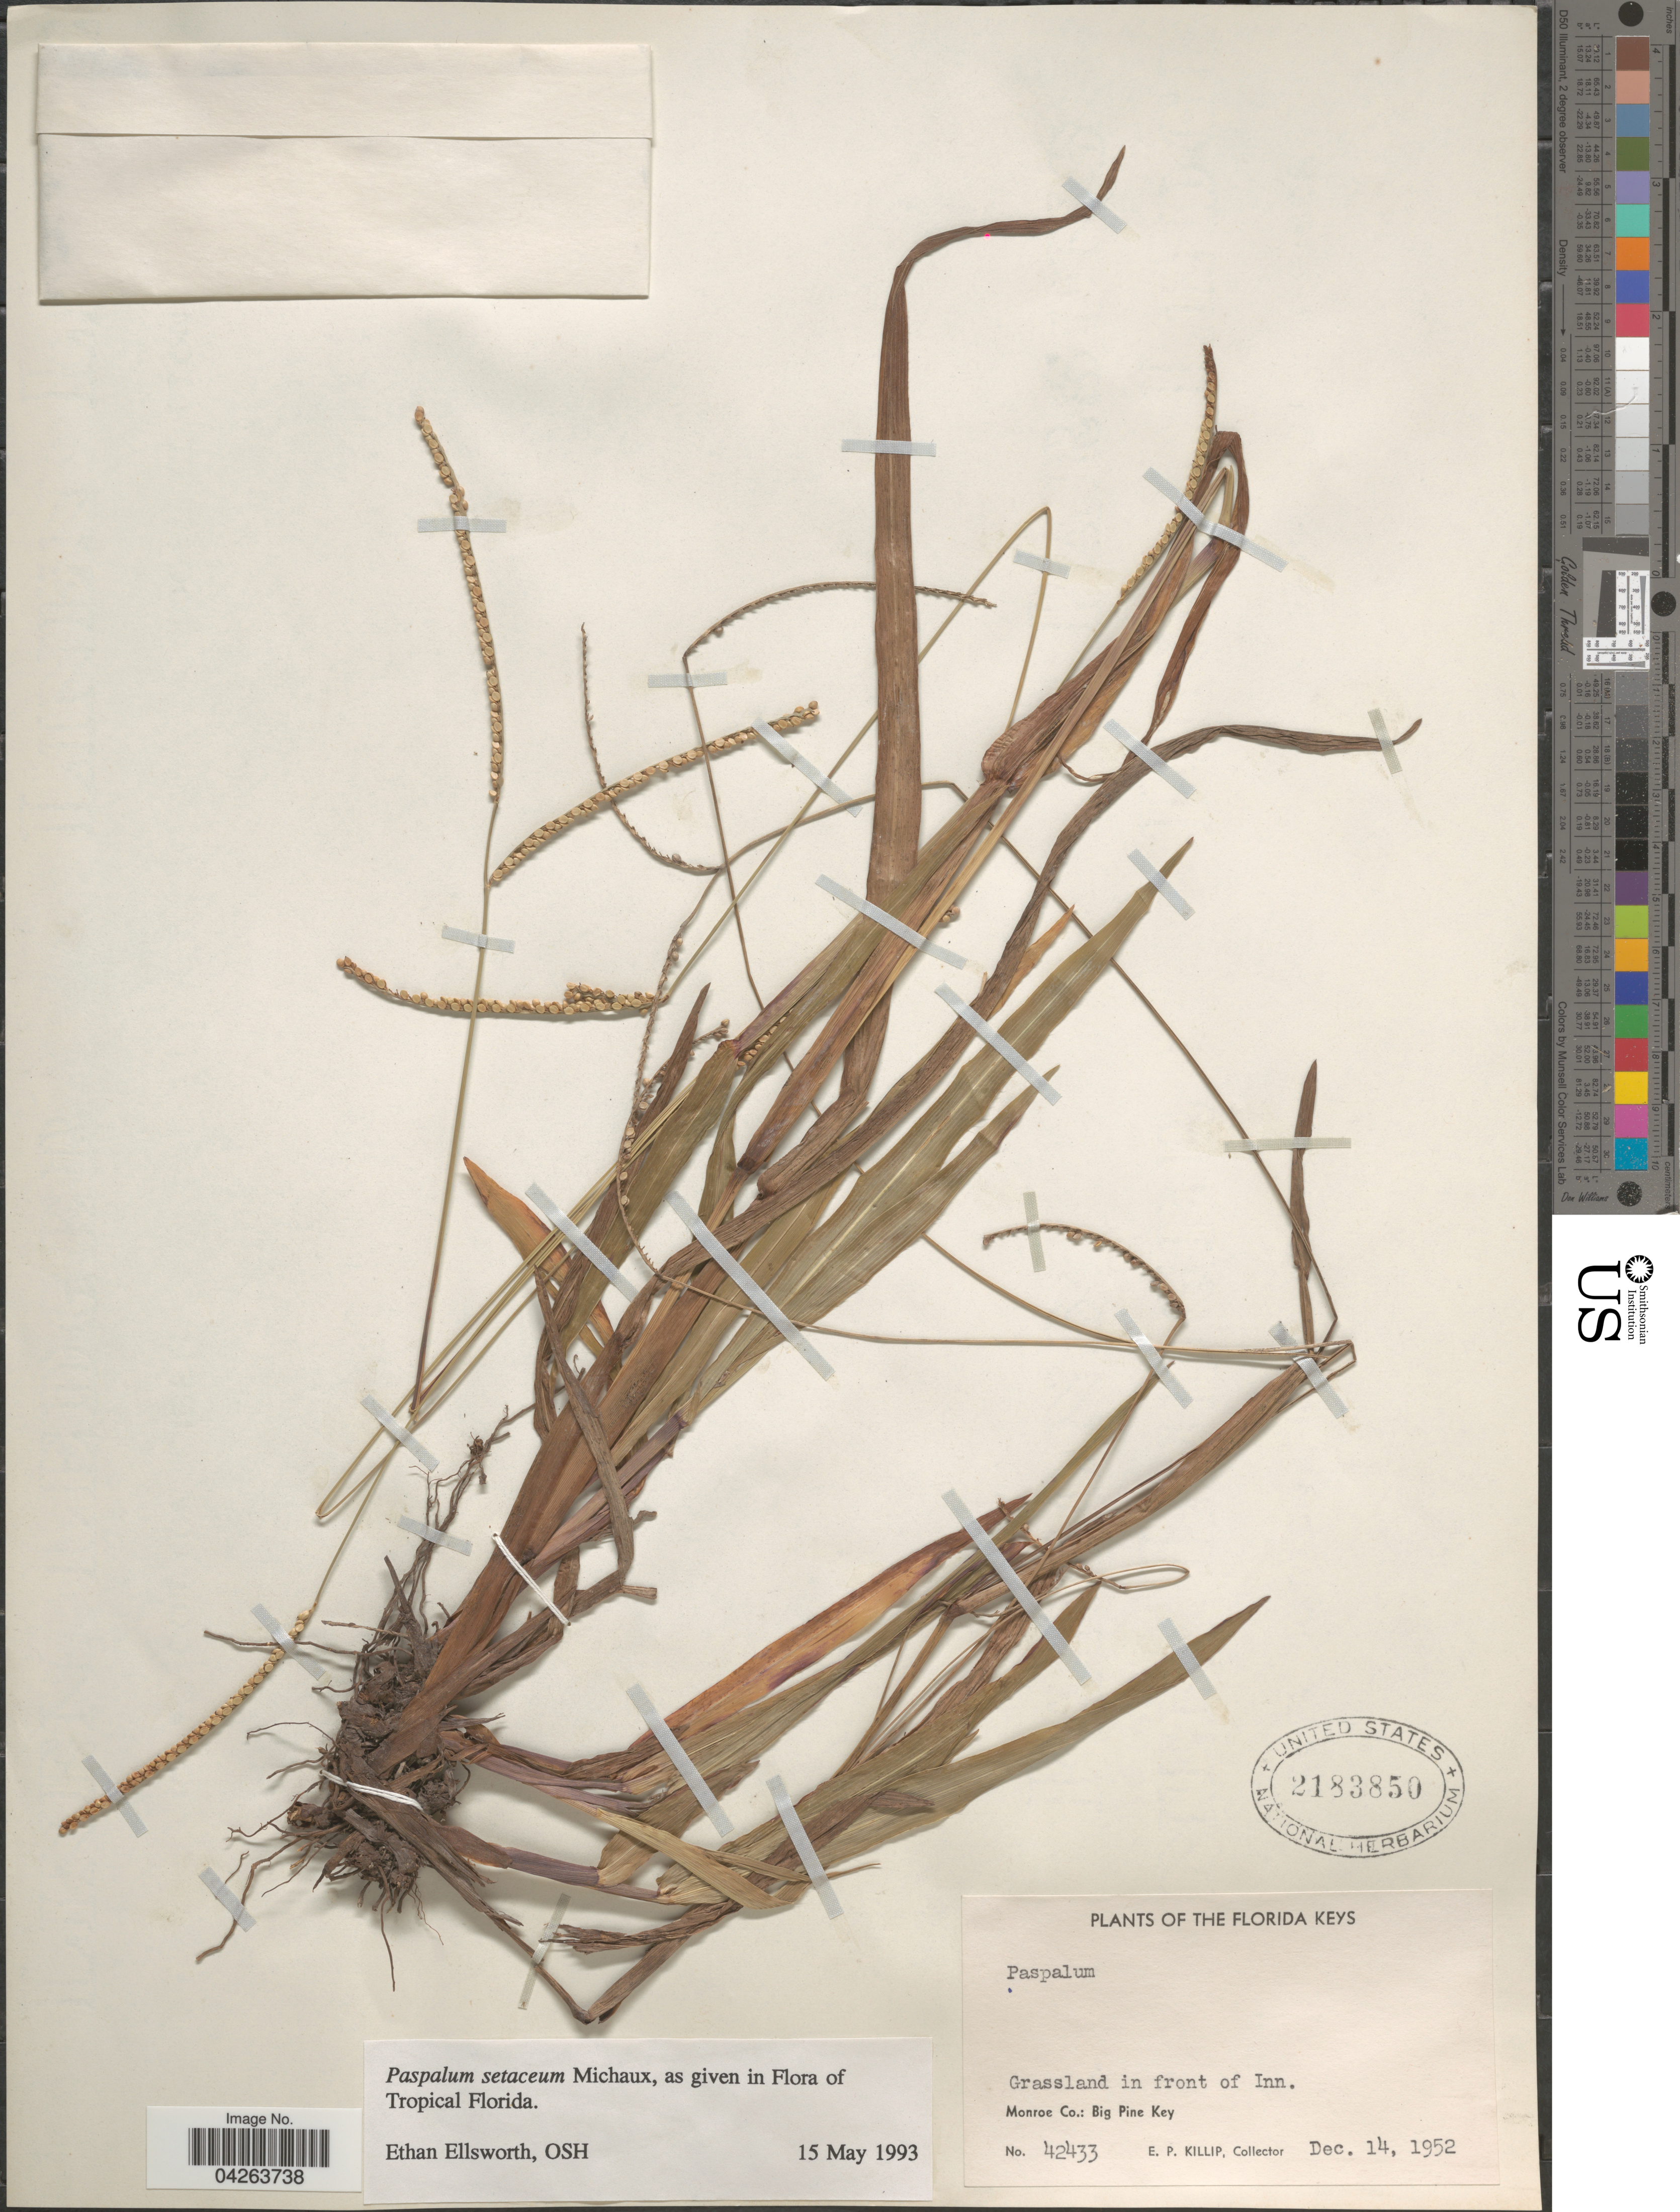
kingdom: Plantae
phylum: Tracheophyta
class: Liliopsida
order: Poales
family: Poaceae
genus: Paspalum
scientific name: Paspalum setaceum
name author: Michx.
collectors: E. P. Killip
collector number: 42433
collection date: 1952-12-14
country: United States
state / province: Florida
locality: The Florida Keys. Grassland in front of Inn. Monroe Co.: Big Pine Key.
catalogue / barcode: US 2183850